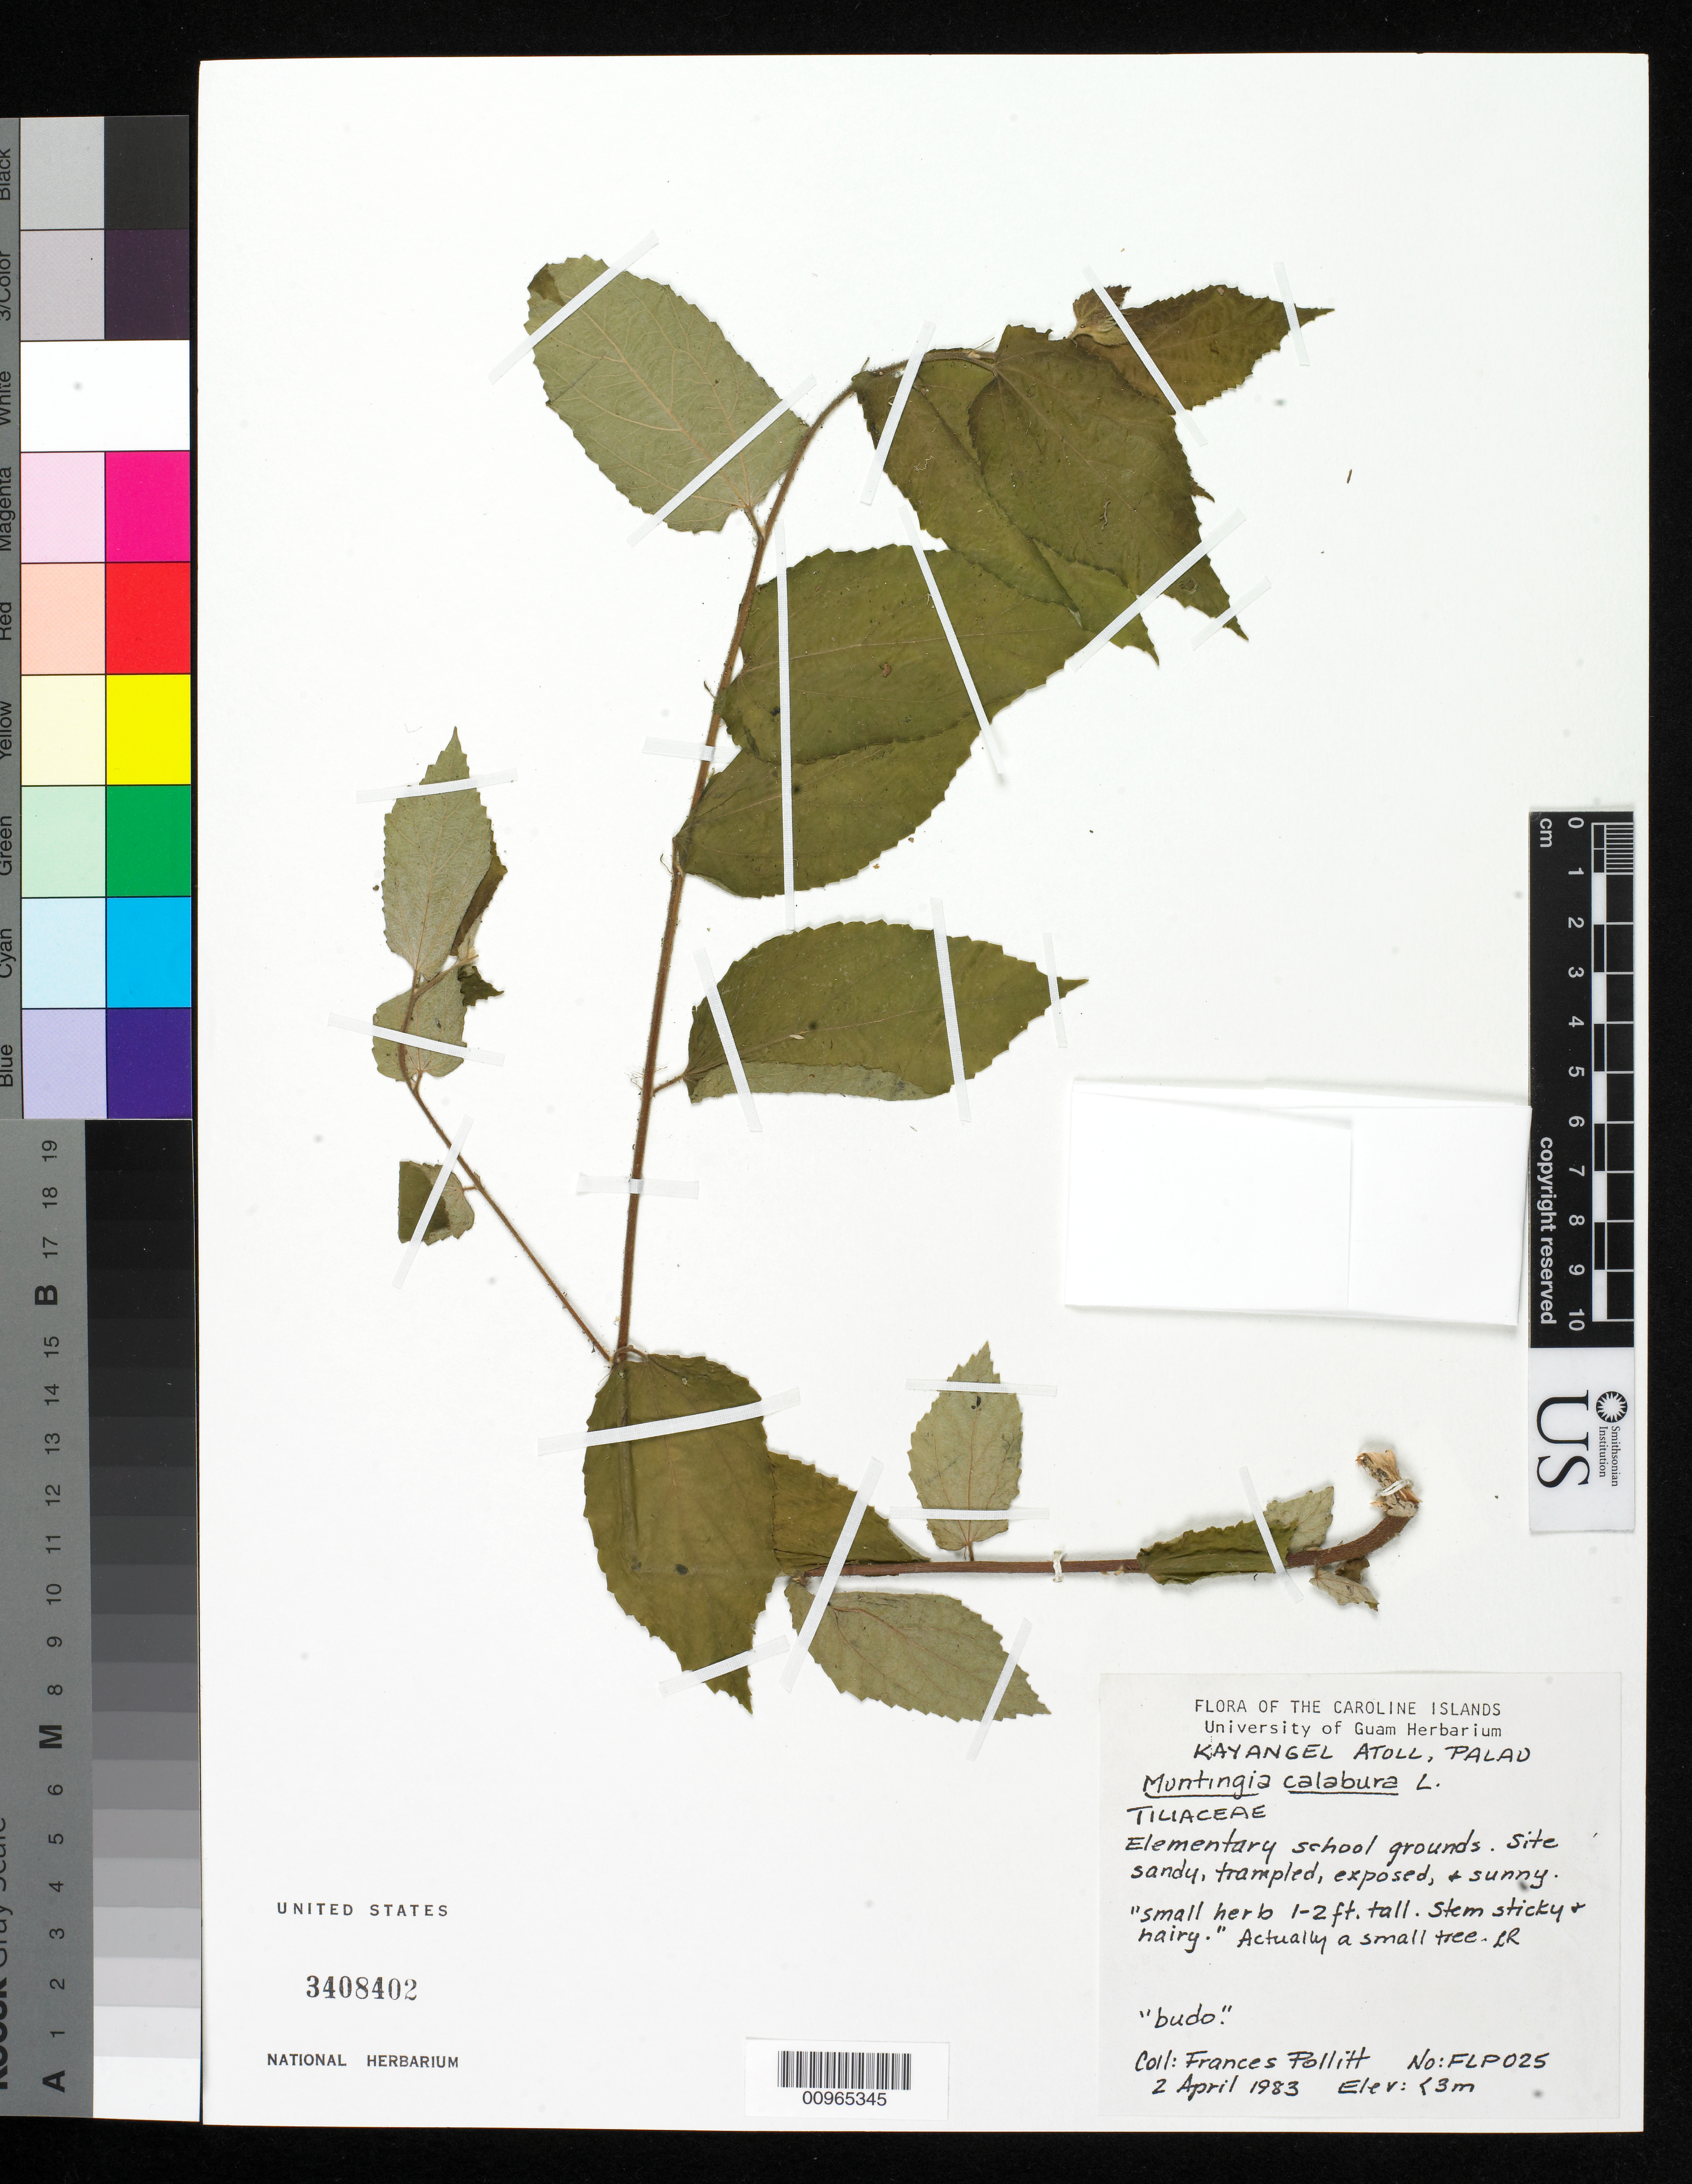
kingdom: Plantae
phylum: Tracheophyta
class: Magnoliopsida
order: Malvales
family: Muntingiaceae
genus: Muntingia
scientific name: Muntingia calabura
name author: L.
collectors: F. Pollitt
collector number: FLP025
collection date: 1983-04-02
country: Palau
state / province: Kayangel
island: Ngcheangel [Kayangel] Atoll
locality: Kayangel Atoll (Ngcheangel), Palau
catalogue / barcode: US 3408402